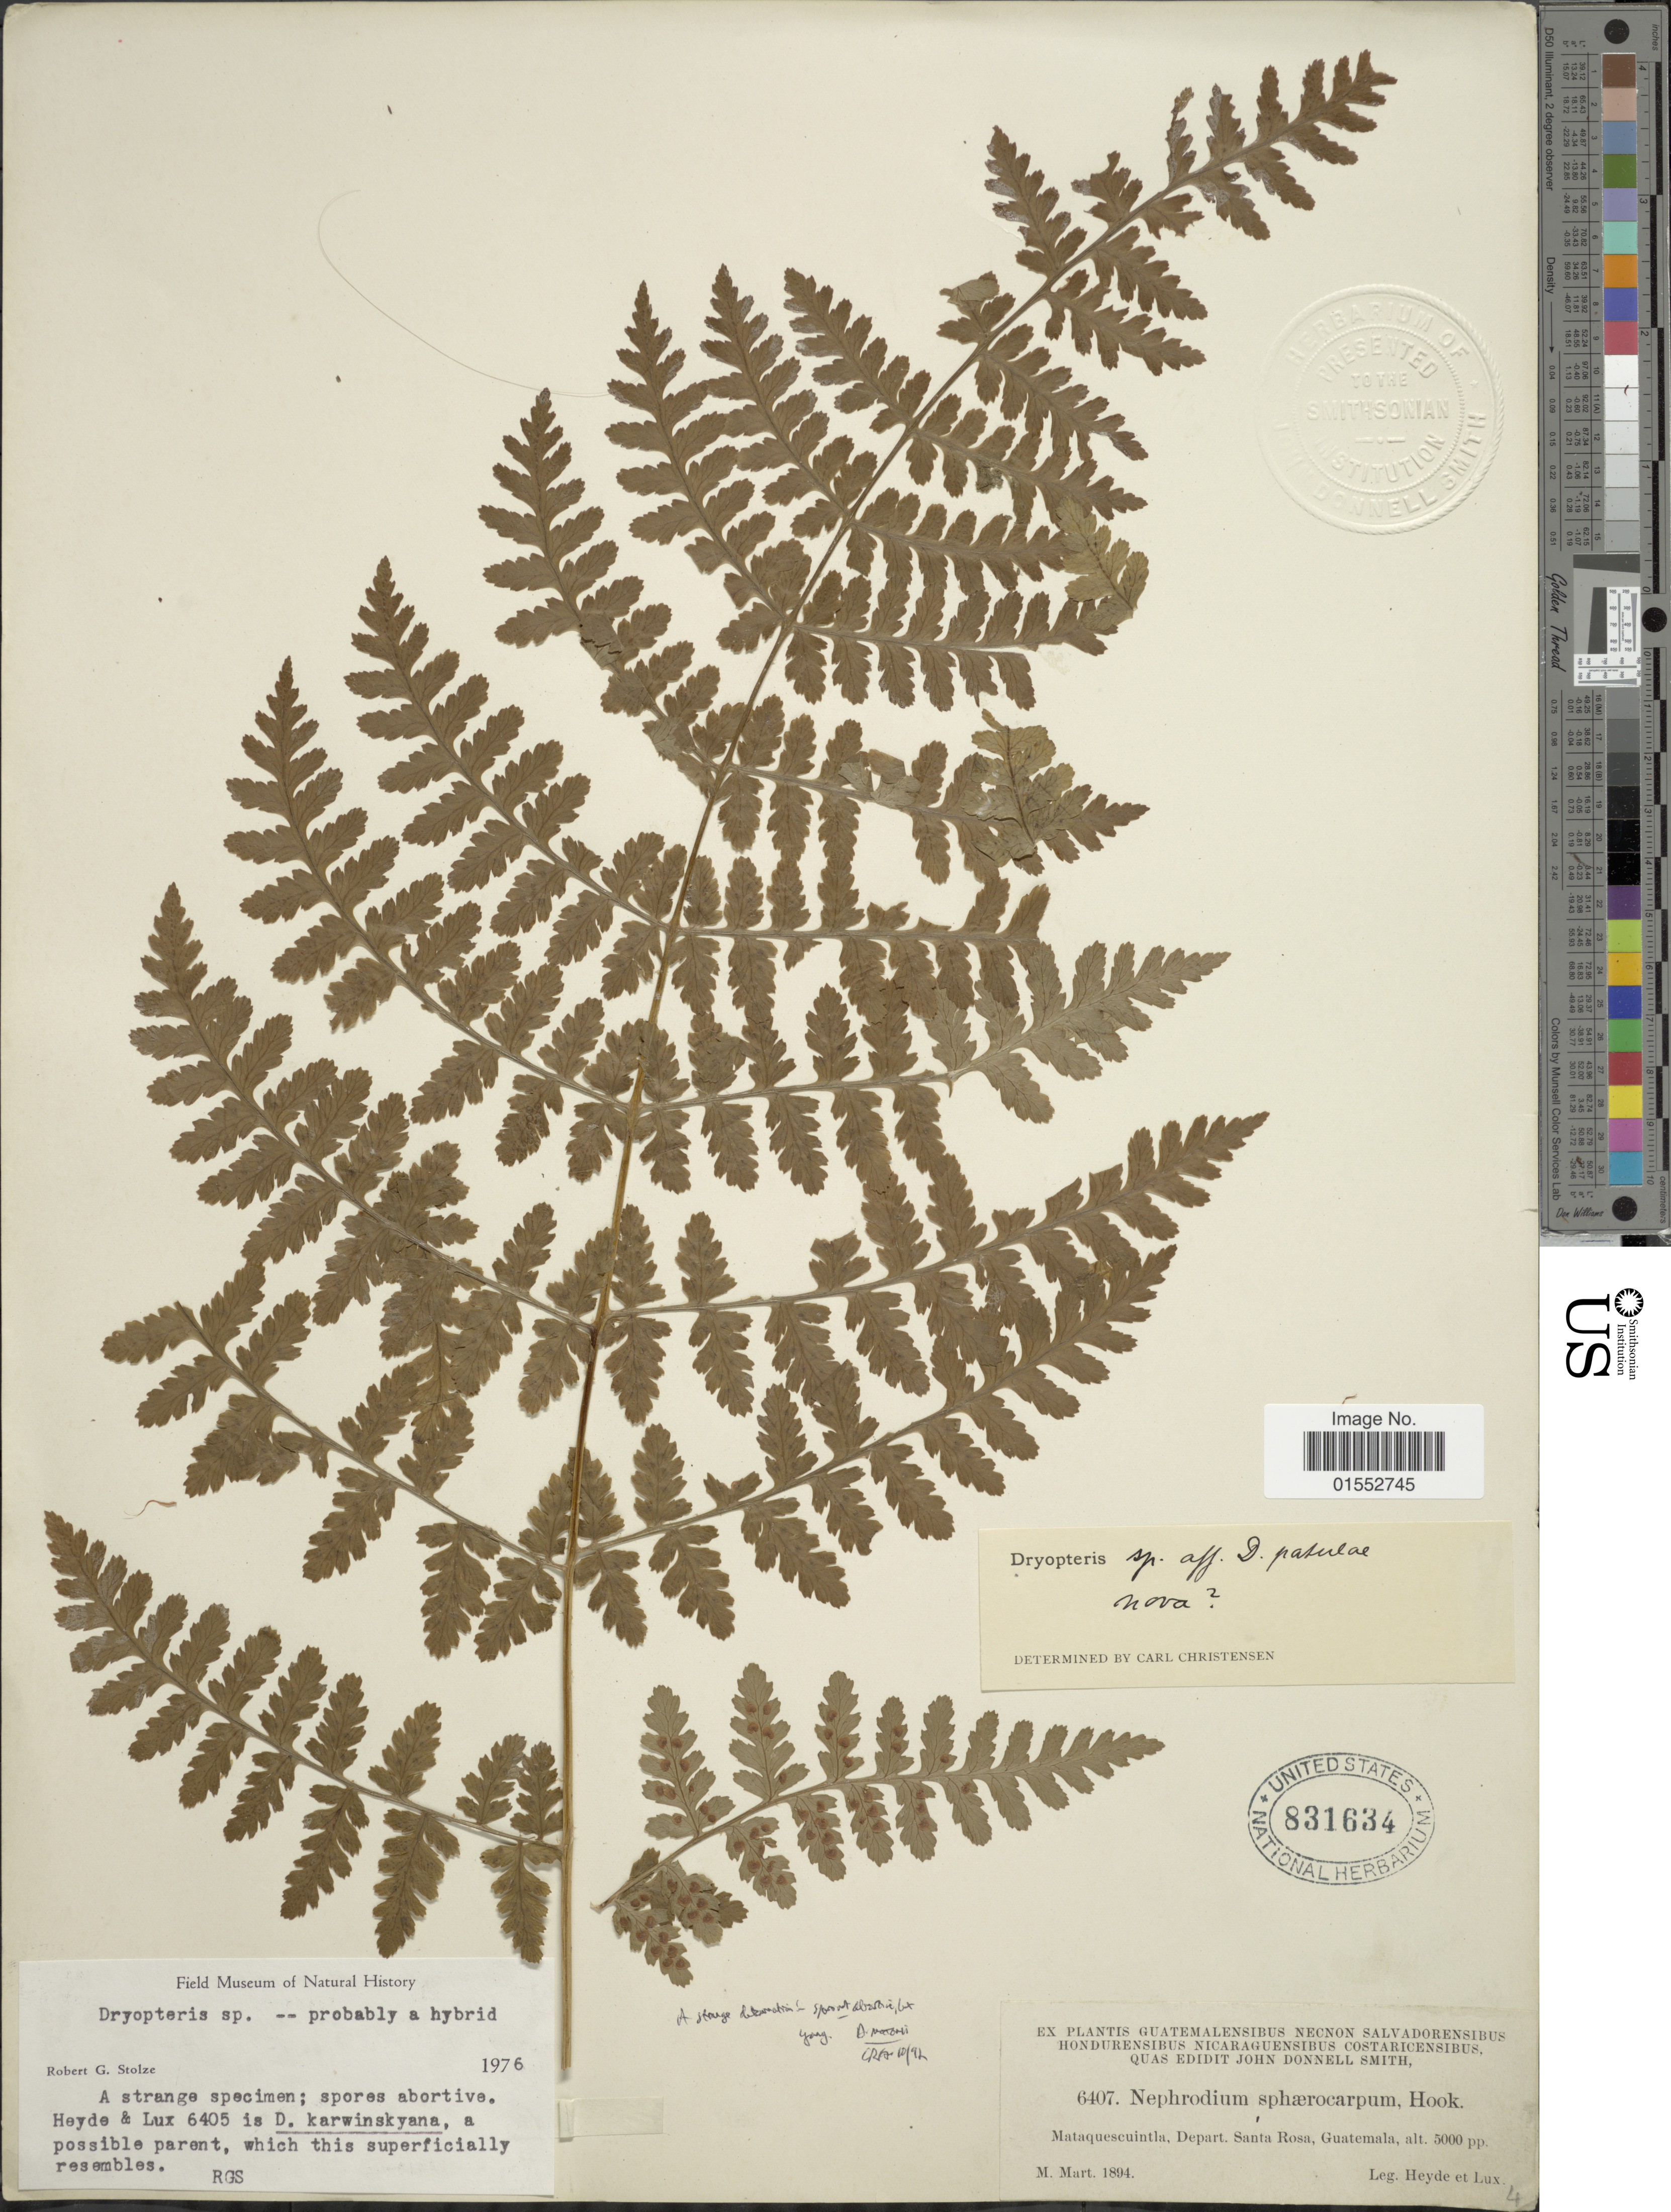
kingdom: Plantae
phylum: Tracheophyta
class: Polypodiopsida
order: Polypodiales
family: Dryopteridaceae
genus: Dryopteris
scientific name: Dryopteris sp.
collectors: Heyde & Lux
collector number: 6407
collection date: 1894-03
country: Guatemala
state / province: Santa Rosa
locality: Guatemalensibus, Mataquescuintla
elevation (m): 1524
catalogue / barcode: US 831634